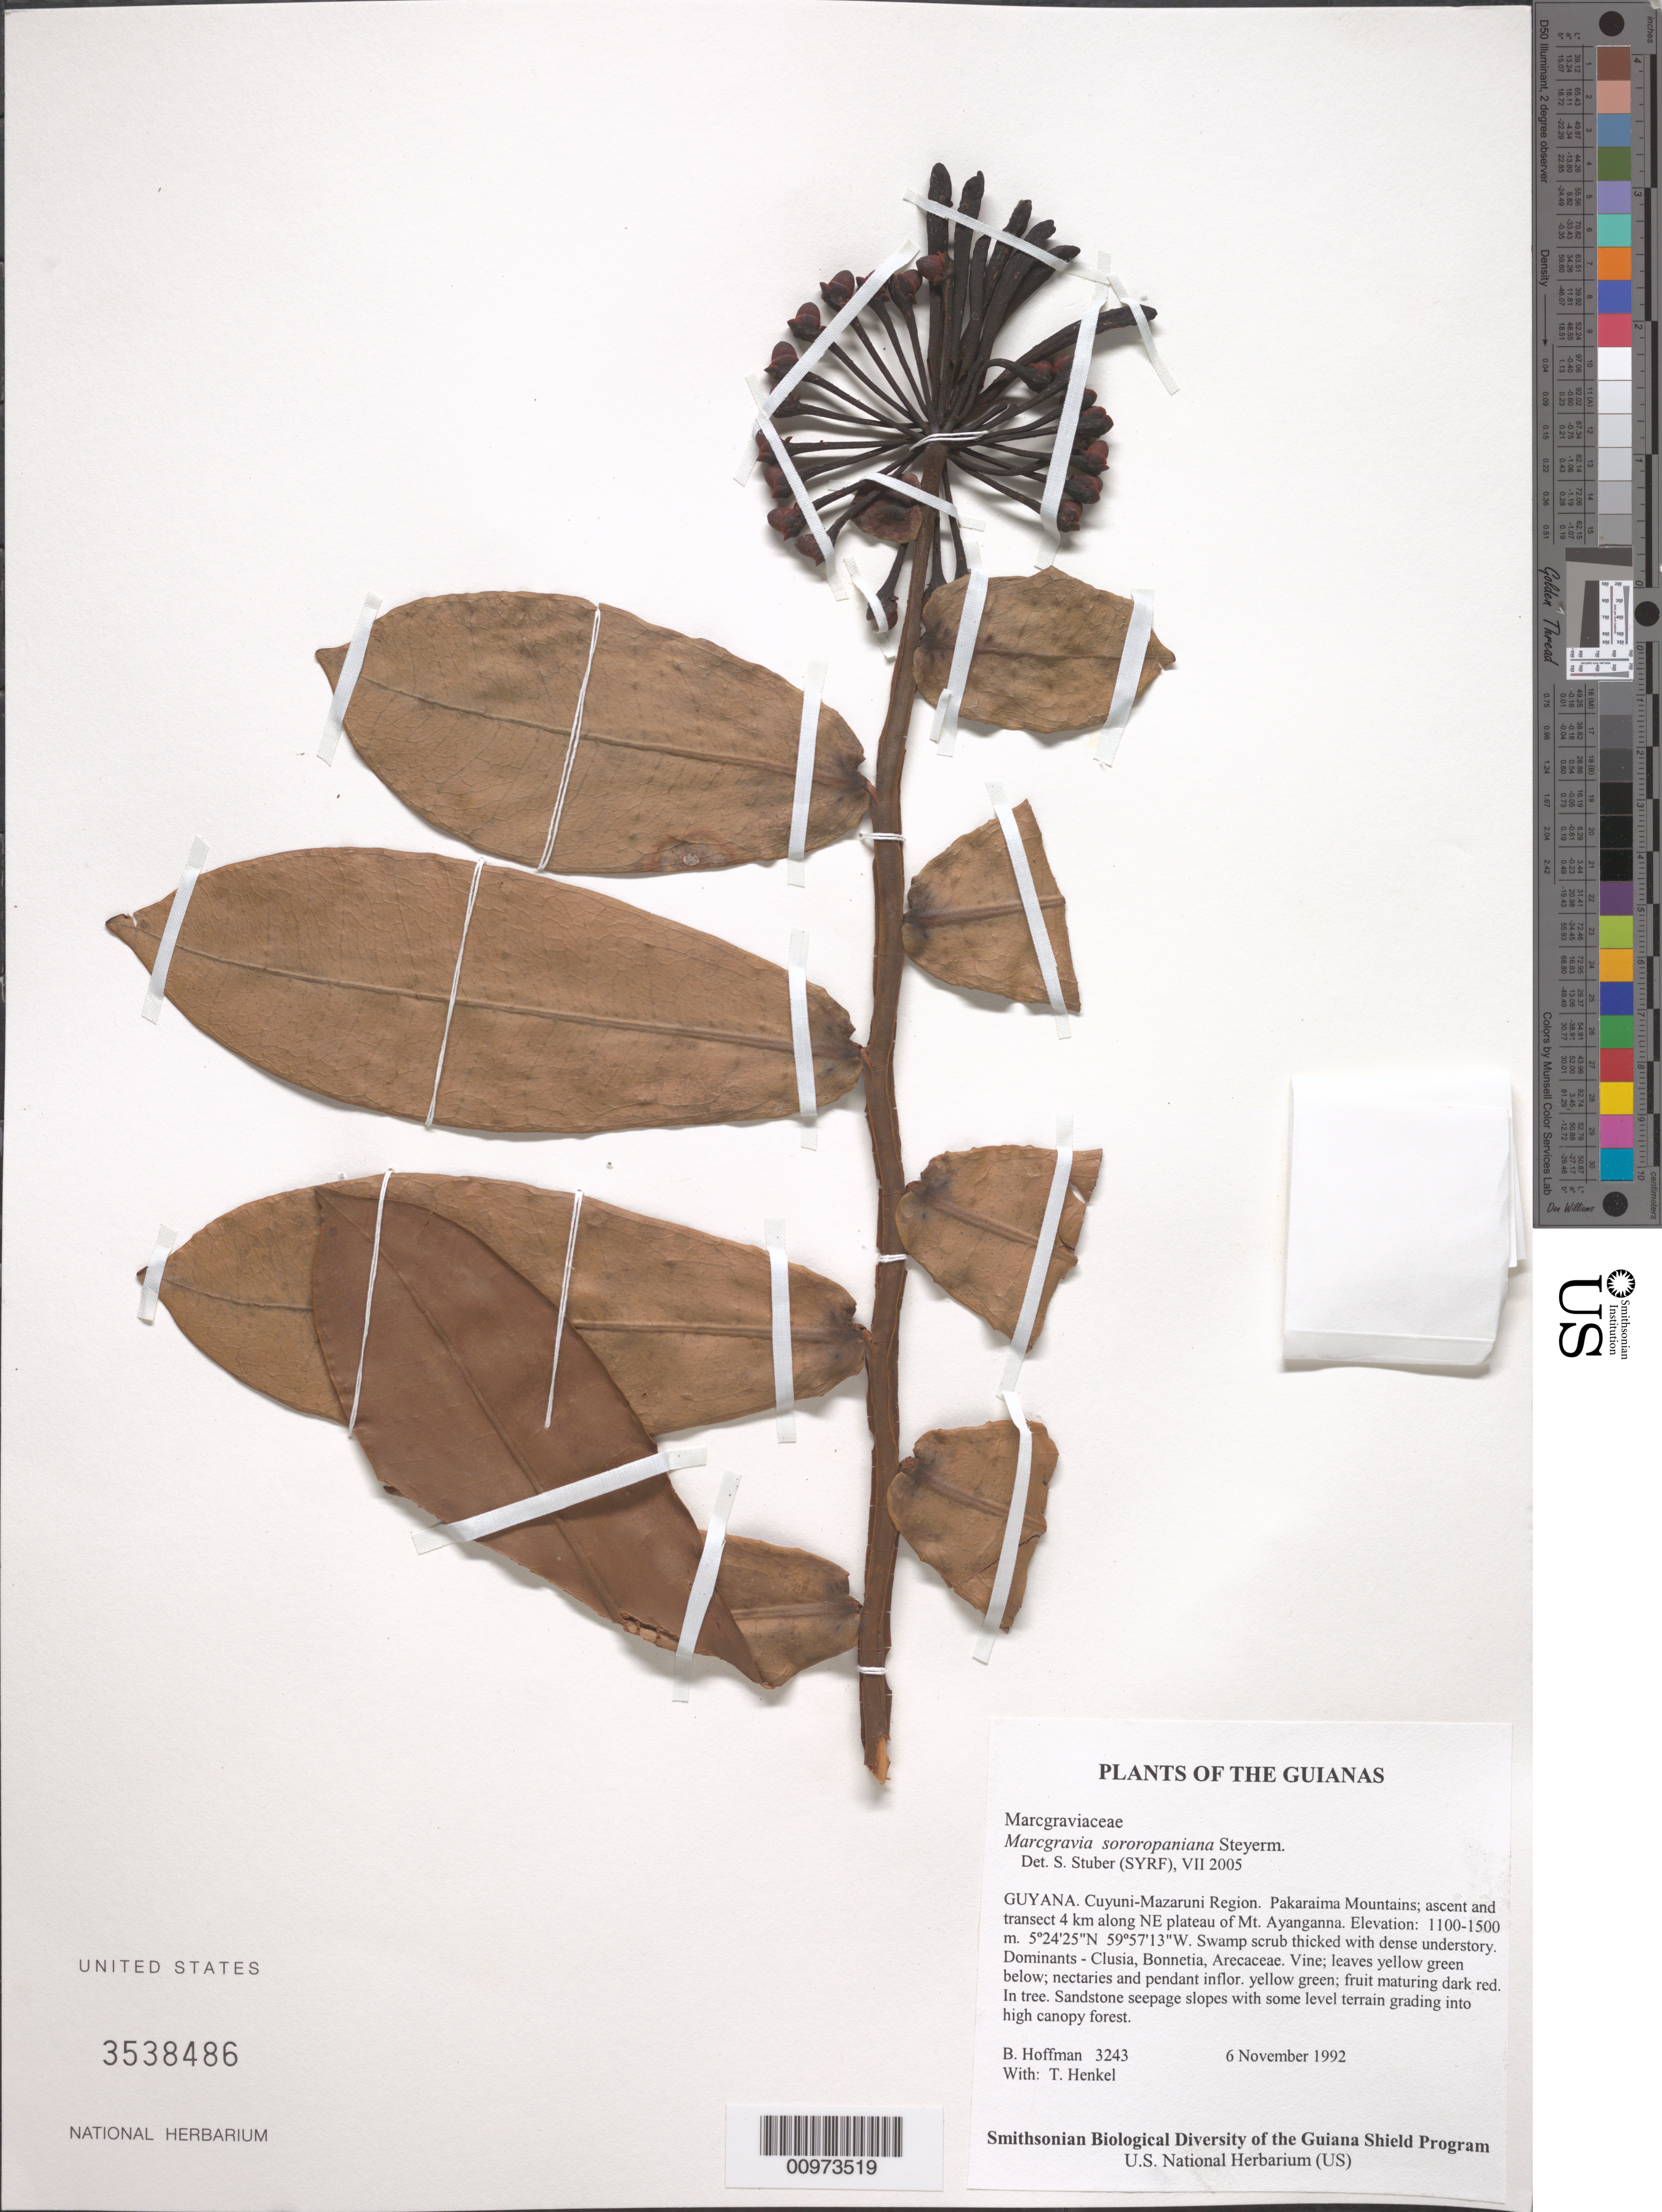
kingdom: Plantae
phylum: Tracheophyta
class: Magnoliopsida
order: Ericales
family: Marcgraviaceae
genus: Marcgravia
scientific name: Marcgravia sororopaniana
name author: Steyerm.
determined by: Stuber, S.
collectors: B. Hoffman & T. Henkel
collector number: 3243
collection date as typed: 6 November 1992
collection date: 1992-11-06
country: Guyana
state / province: Cuyuni-Mazaruni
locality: Pakaraima Mountains; ascent and transect 4 km along NE plateau of Mt. Ayanganna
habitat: Swamp scrub thicked with dense understory. Dominants - Clusia, Bonnetia, Arecaceae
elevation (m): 1100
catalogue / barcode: US 3538486